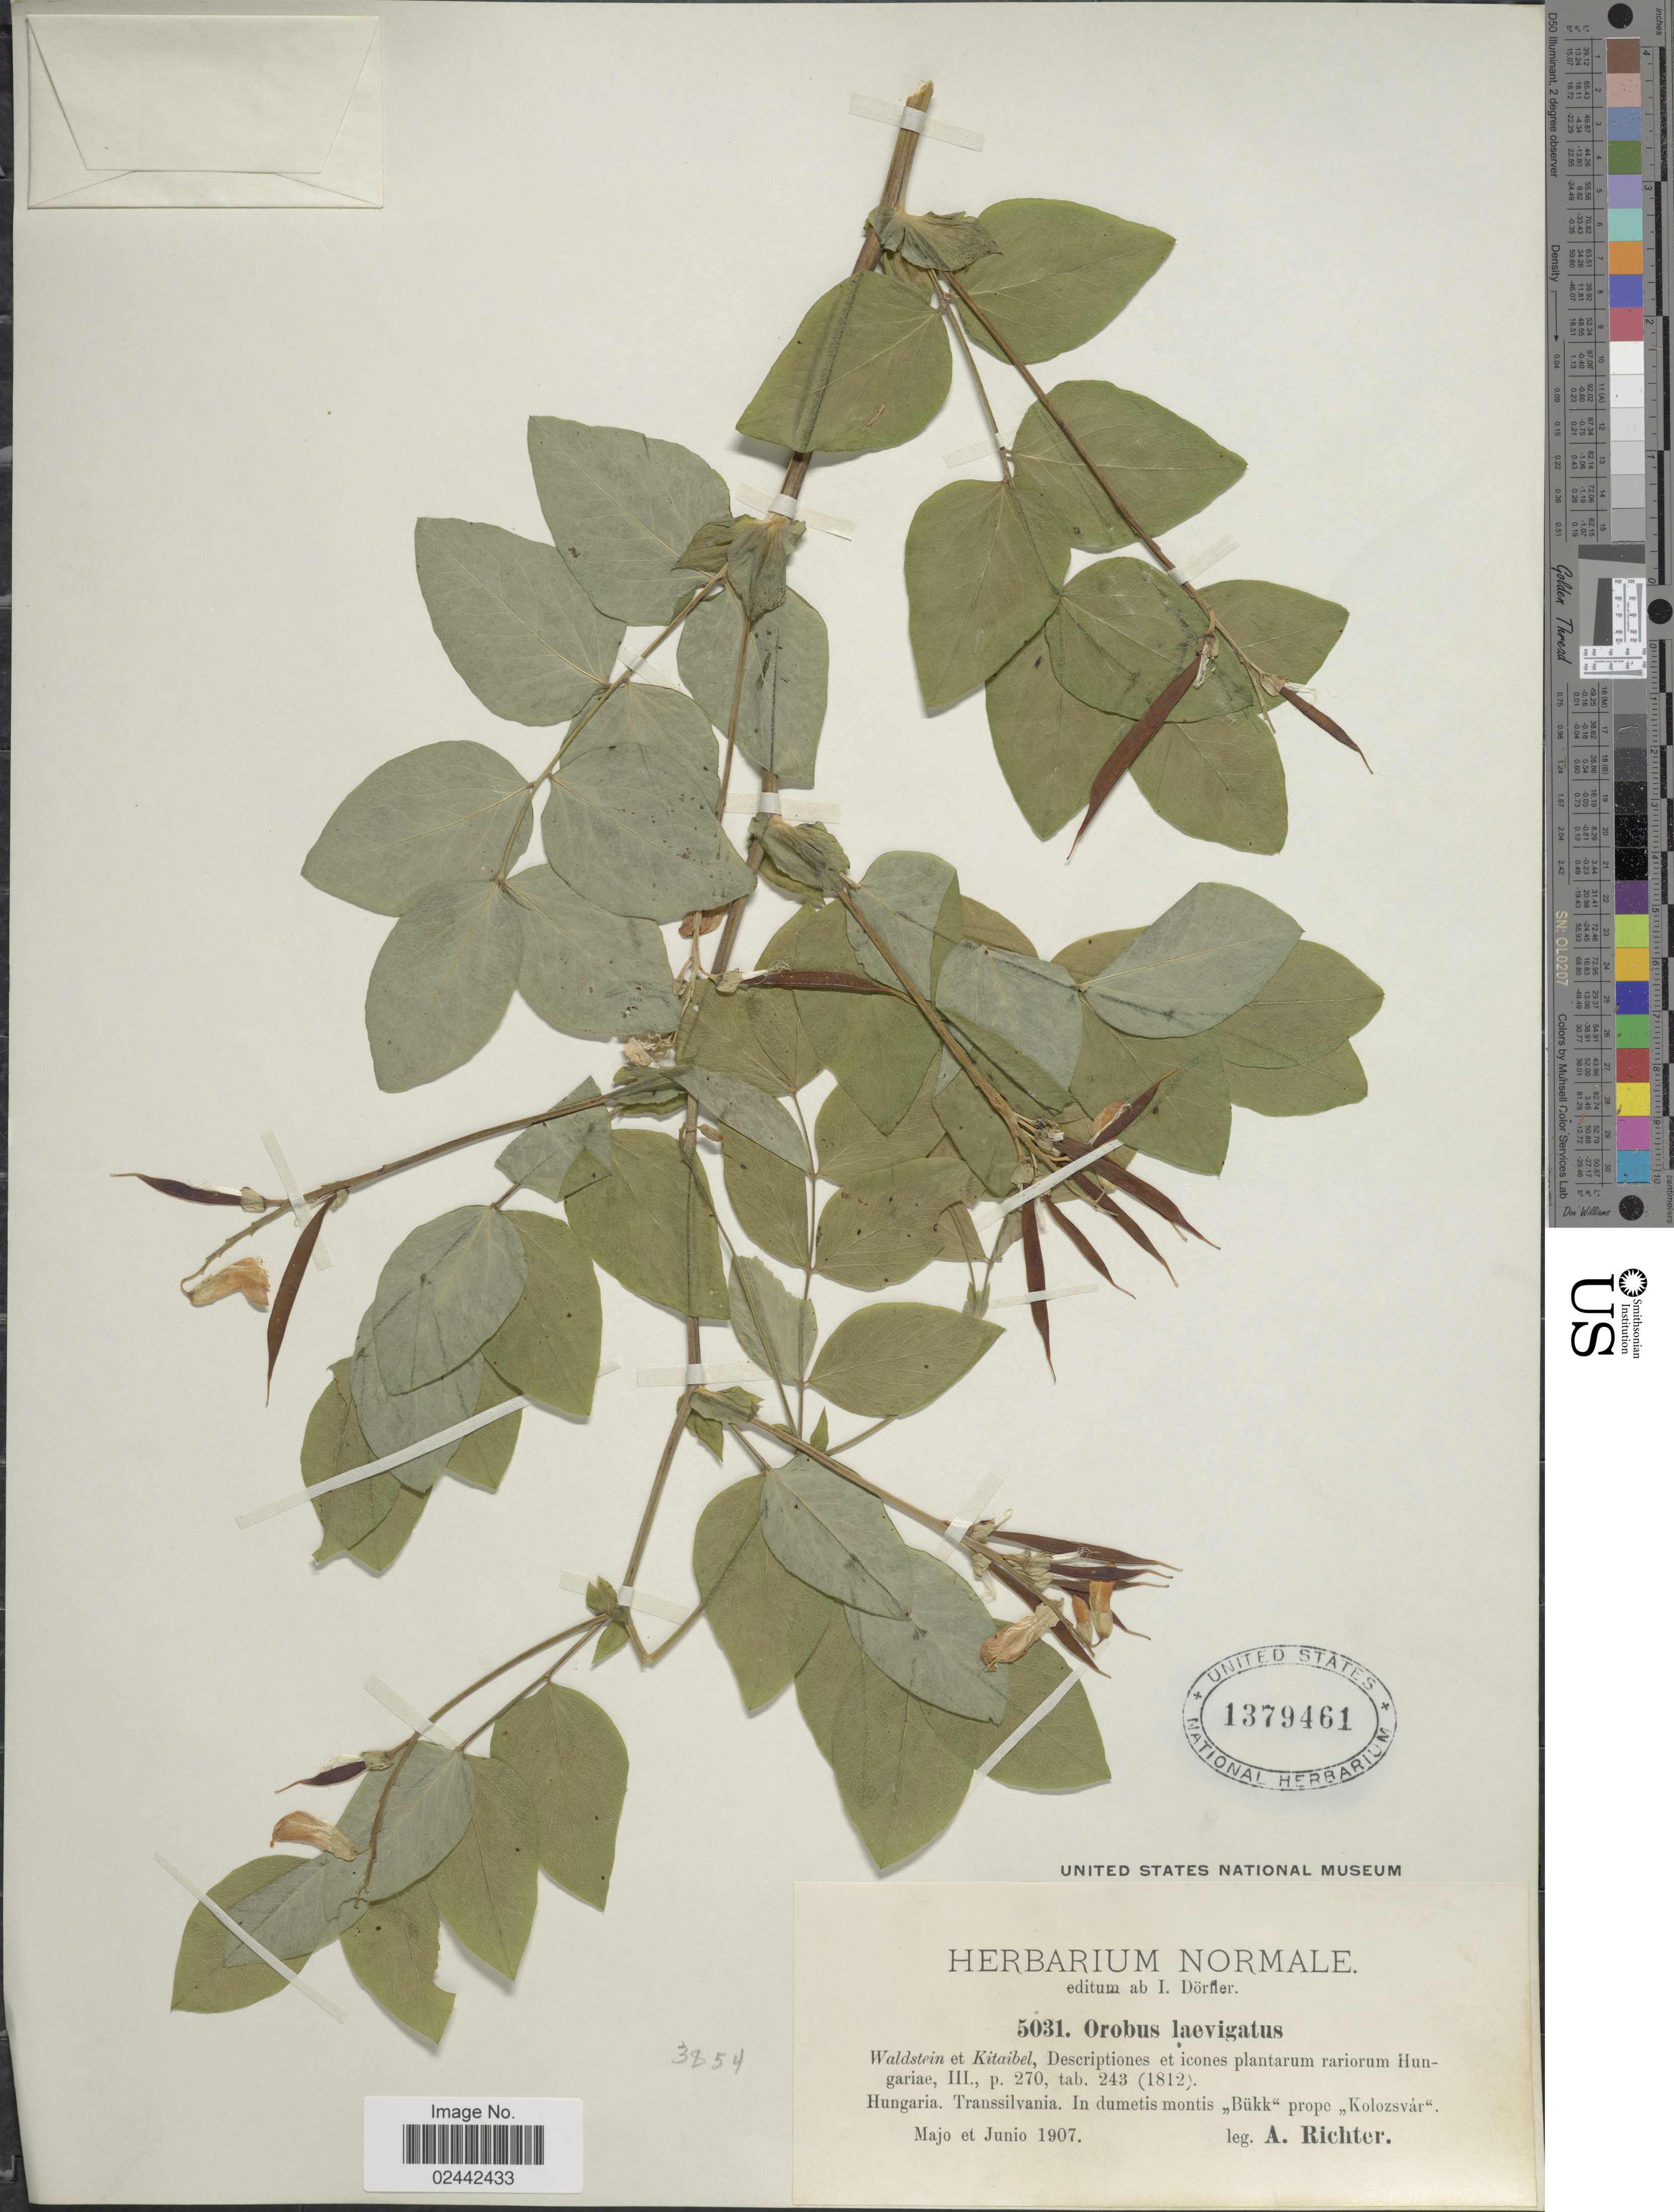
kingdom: Plantae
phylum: Tracheophyta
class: Magnoliopsida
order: Fabales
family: Fabaceae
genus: Lathyrus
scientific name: Lathyrus laevigatus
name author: (Waldst. & Kit.) Gren.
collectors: A. Richter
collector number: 5031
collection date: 1907-05/1907-06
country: Romania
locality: Hungaria. Transsilvania, In dumetis montis, ,,Bukk" Prope ,, Kolozsvar".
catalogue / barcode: US 1379461